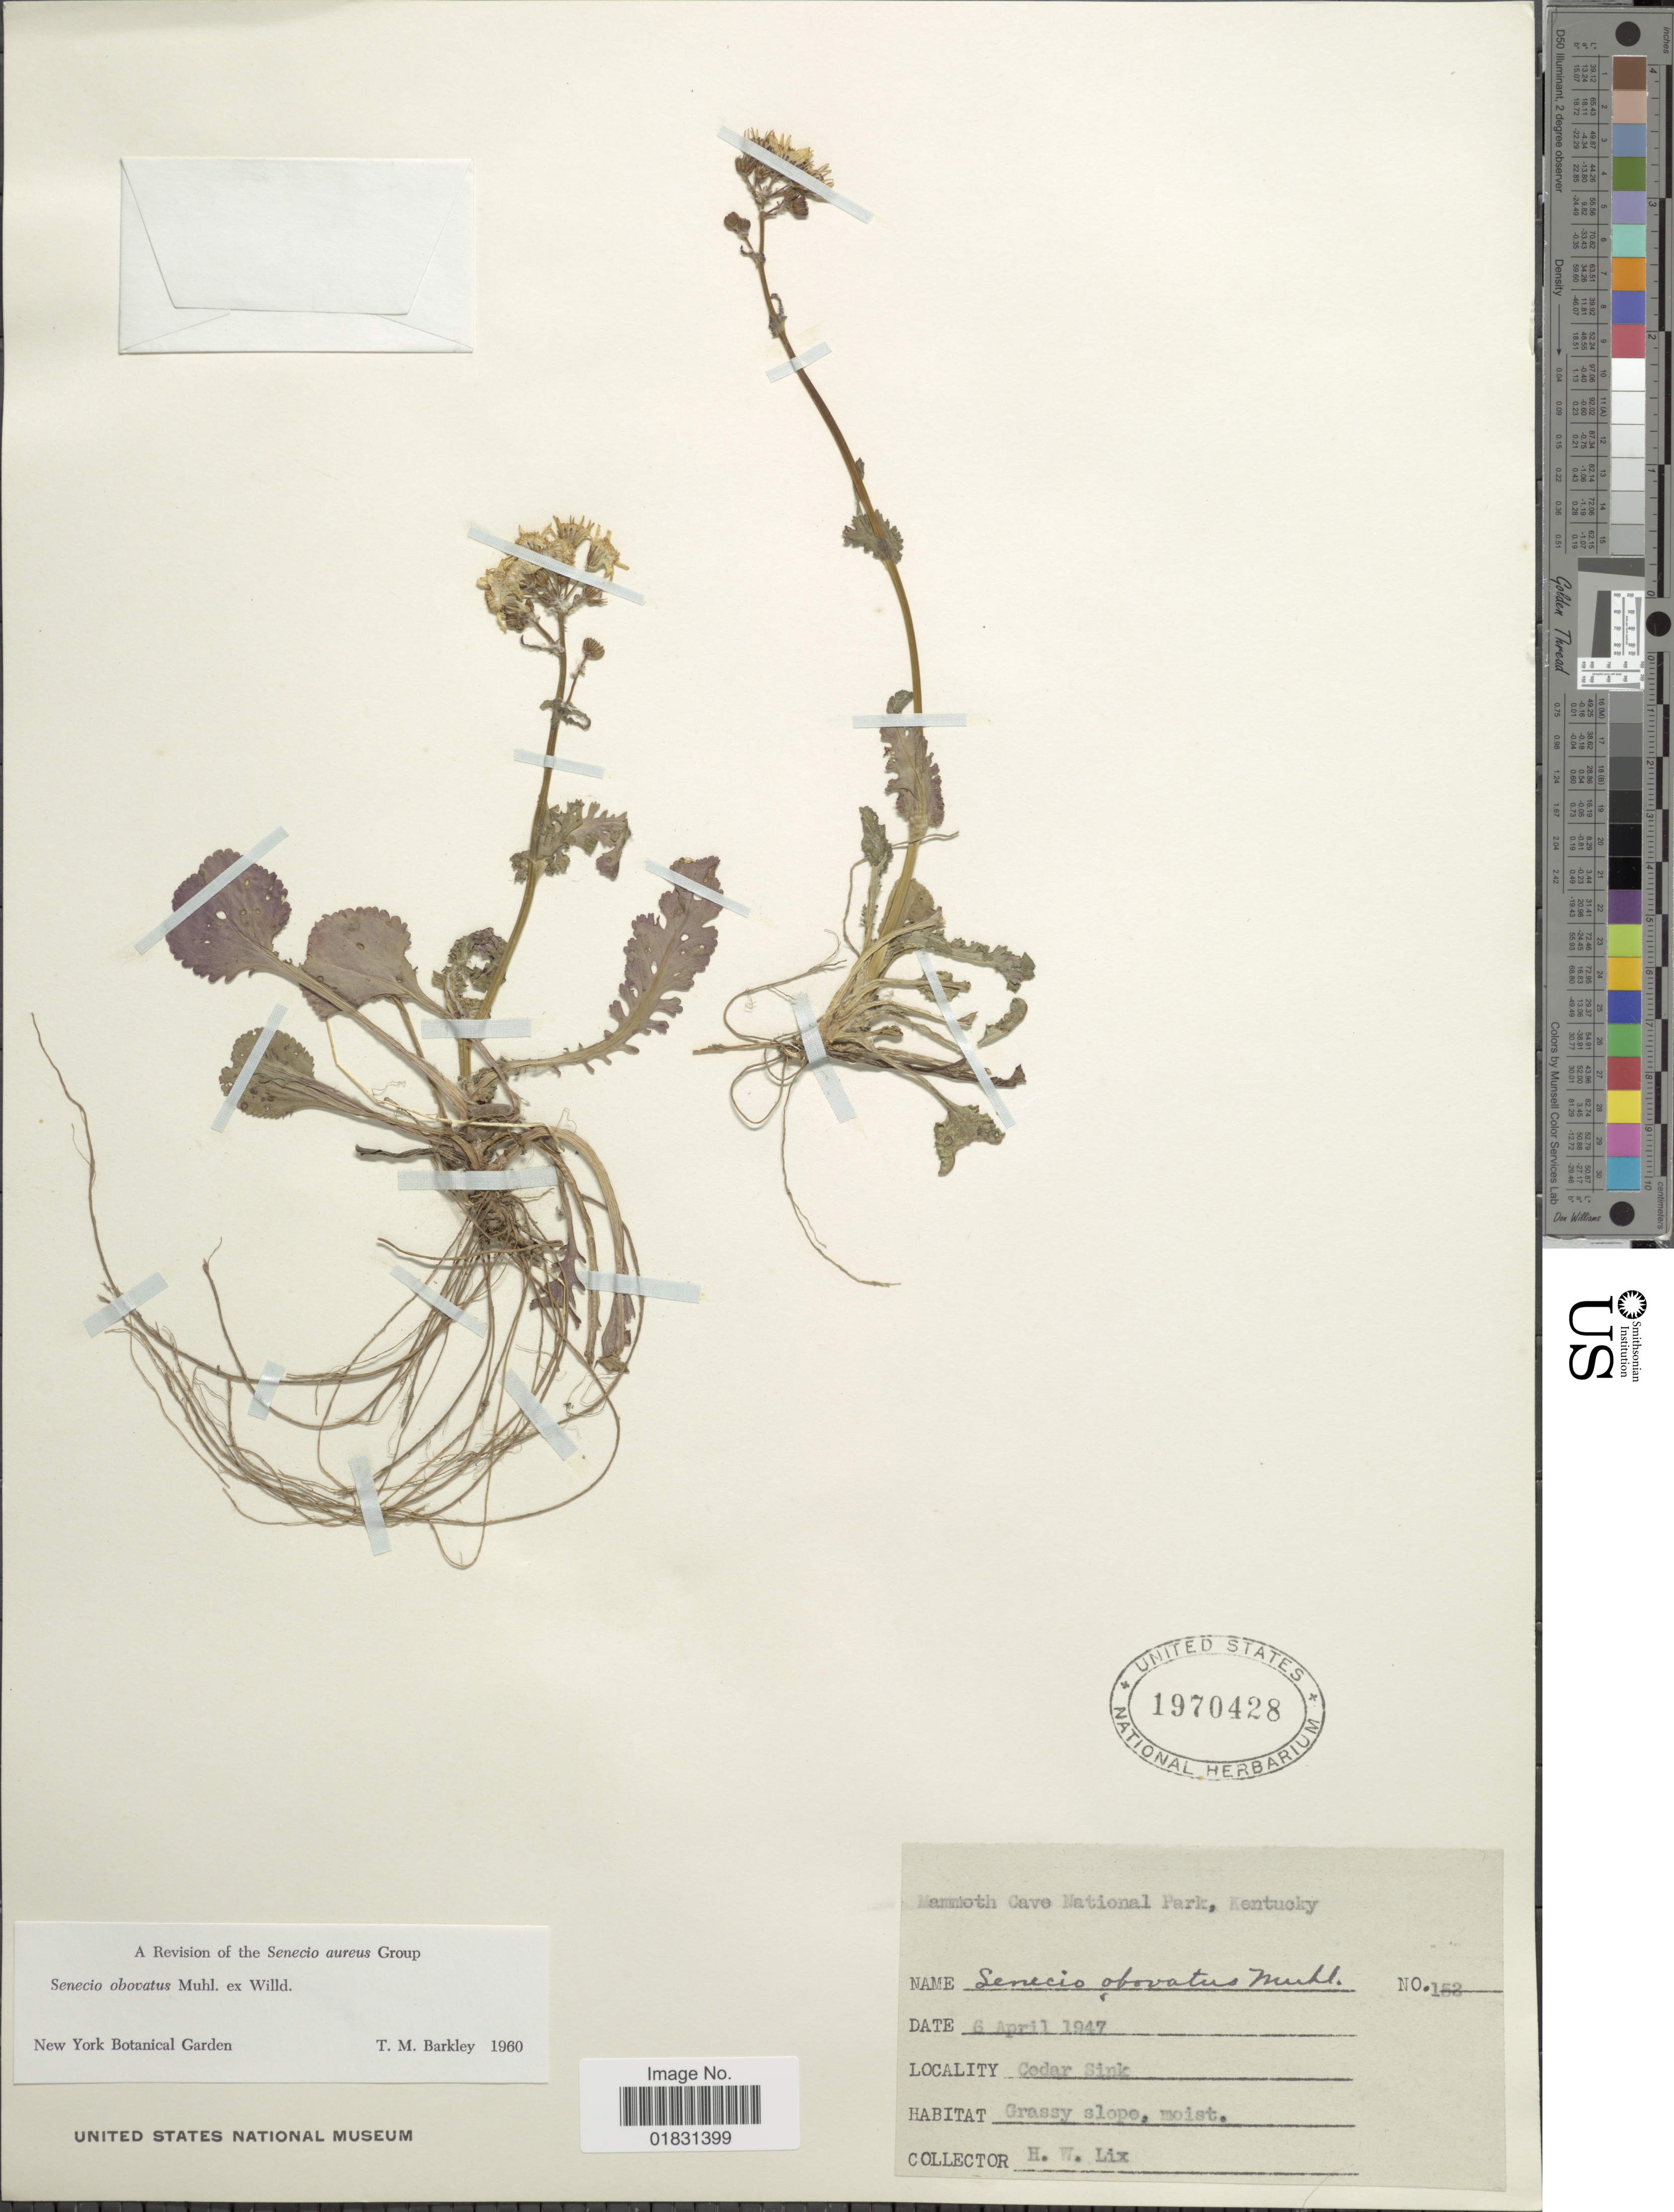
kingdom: Plantae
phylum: Tracheophyta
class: Magnoliopsida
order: Asterales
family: Asteraceae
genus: Packera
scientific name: Packera obovata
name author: (Muhl. ex Willd.) W.A. Weber & Á. Löve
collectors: H. W. Lix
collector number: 153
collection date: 1947-04-06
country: United States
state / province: Kentucky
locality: Mammoth Cave National Park, Cedar Sink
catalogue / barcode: US 1970428